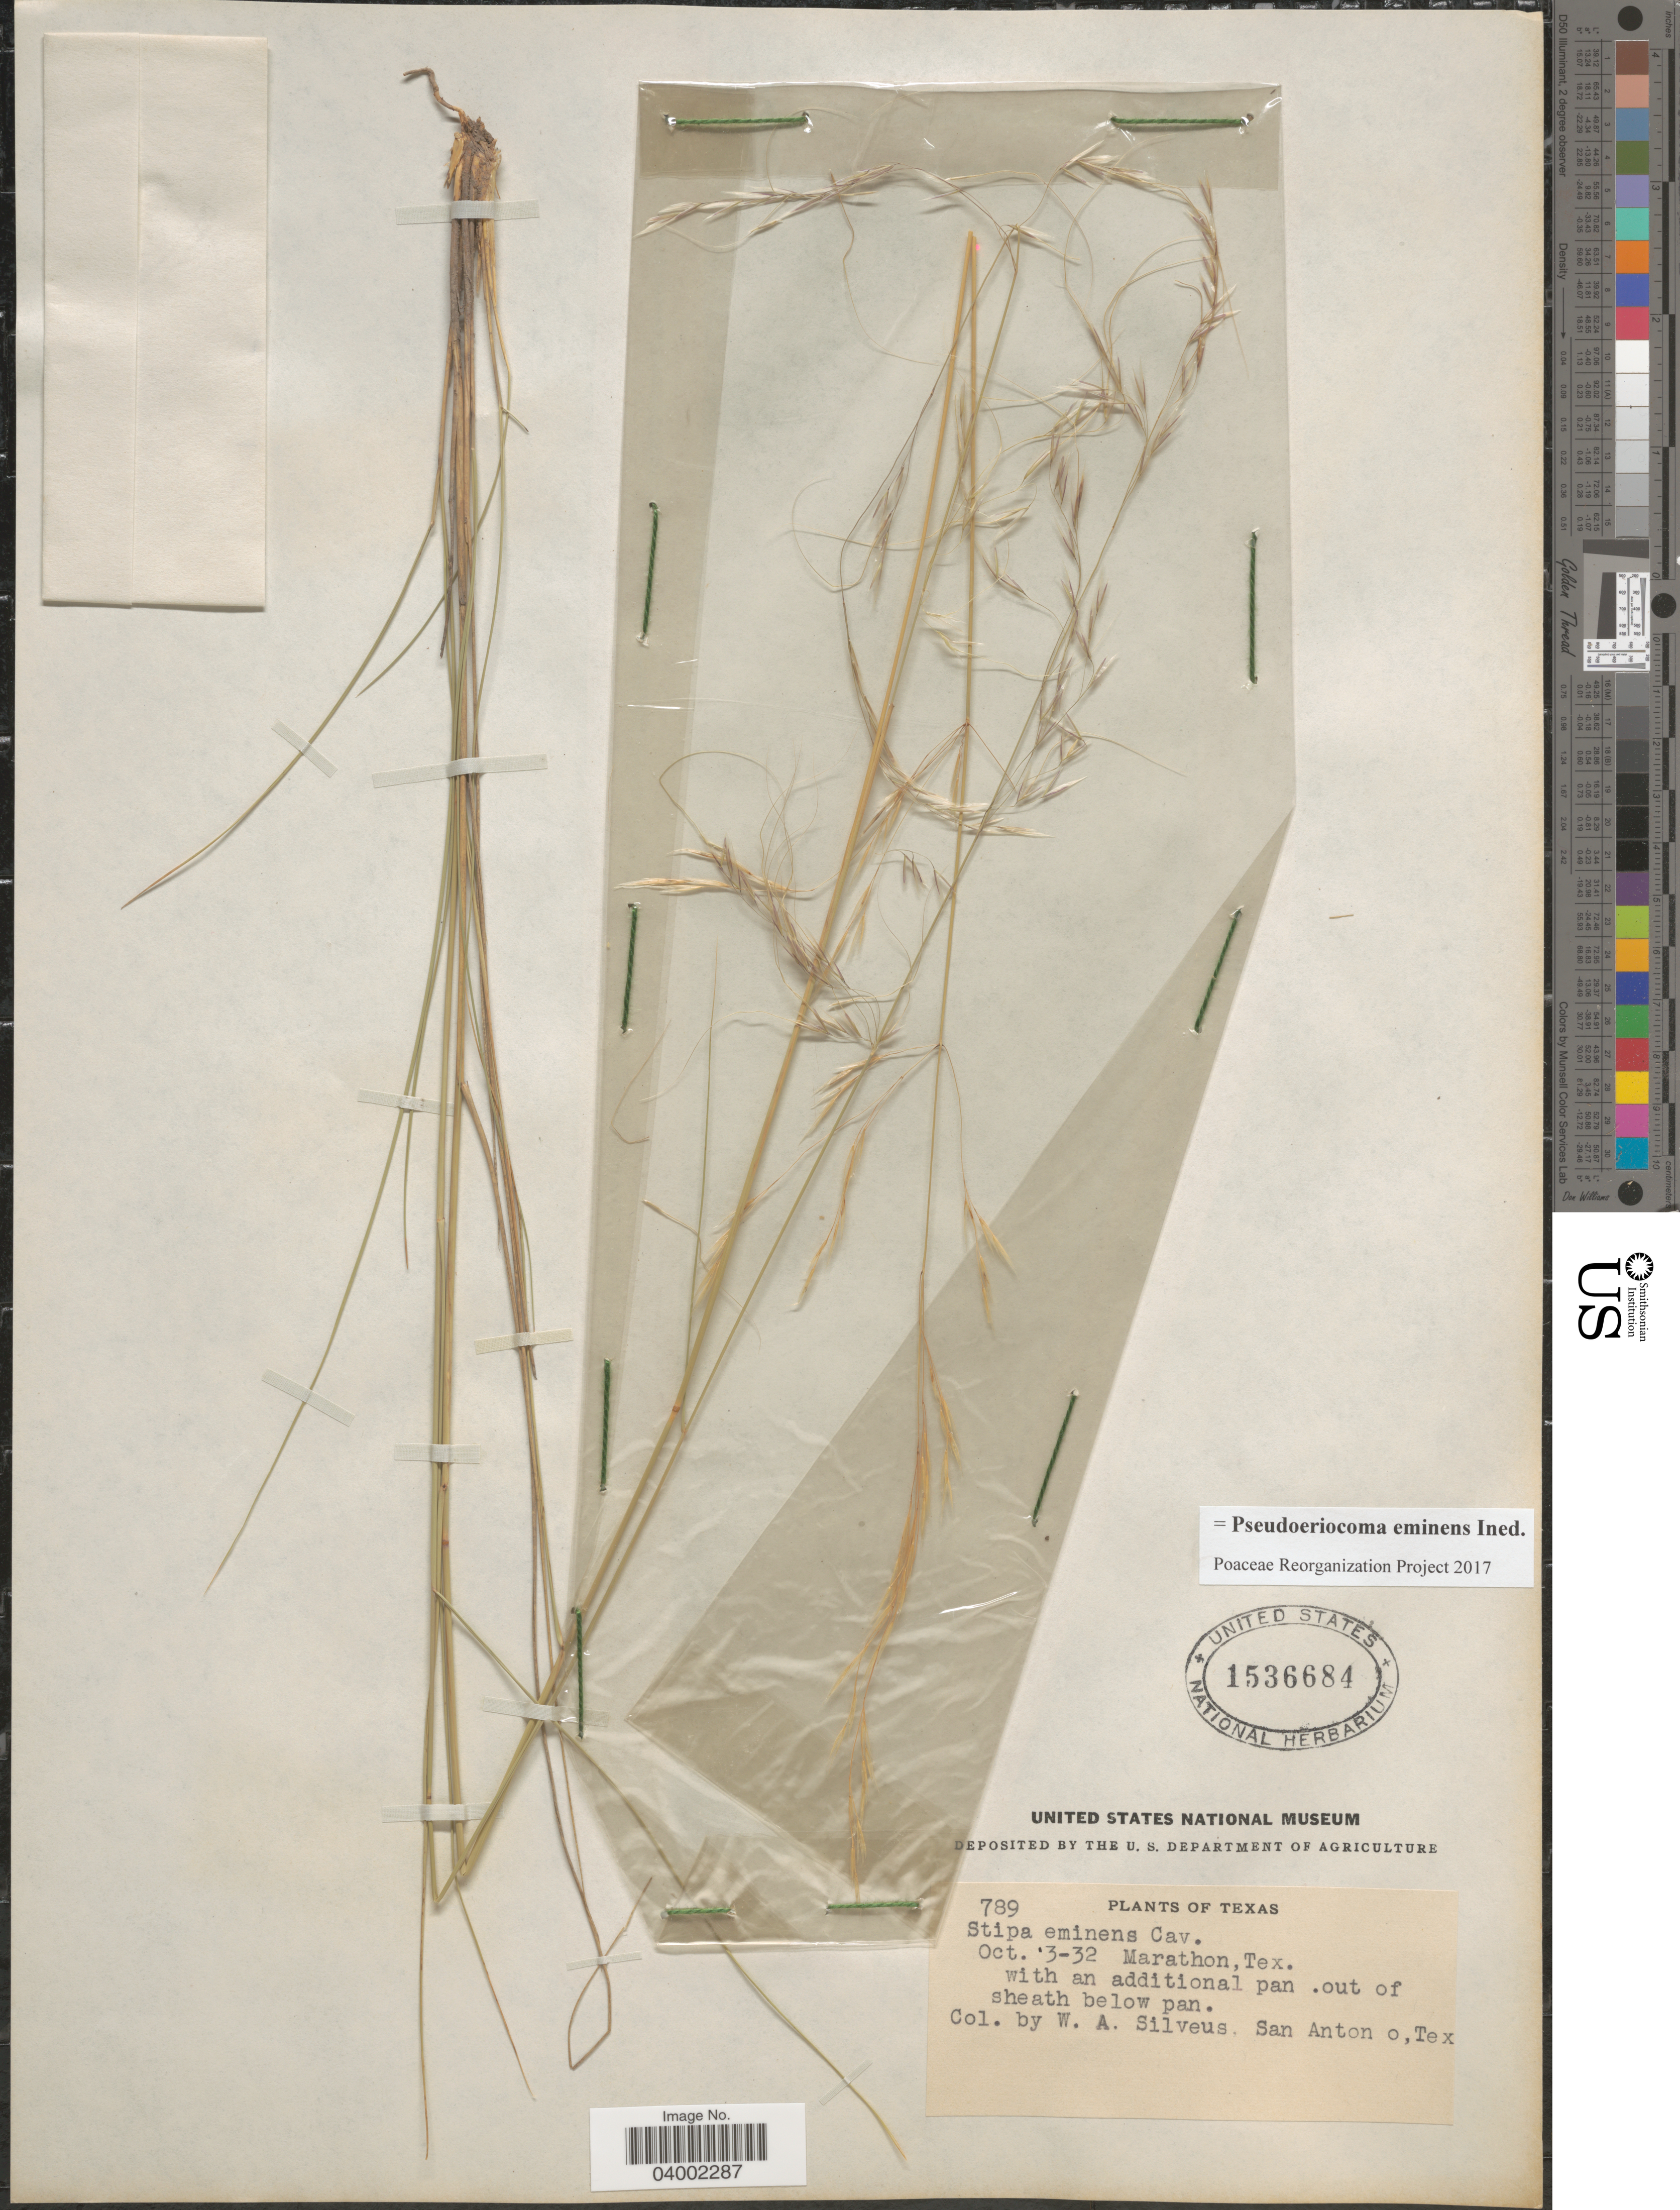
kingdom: Plantae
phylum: Tracheophyta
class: Liliopsida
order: Poales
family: Poaceae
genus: Pseudoeriocoma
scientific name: Pseudoeriocoma eminens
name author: (Cav.) Romasch.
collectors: W. Silveus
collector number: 789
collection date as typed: Transcribed d/m/y: 3/10/32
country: United States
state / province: Texas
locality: Marathon, Tex. with an additional pan. out of sheath below pan.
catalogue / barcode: US 1536684